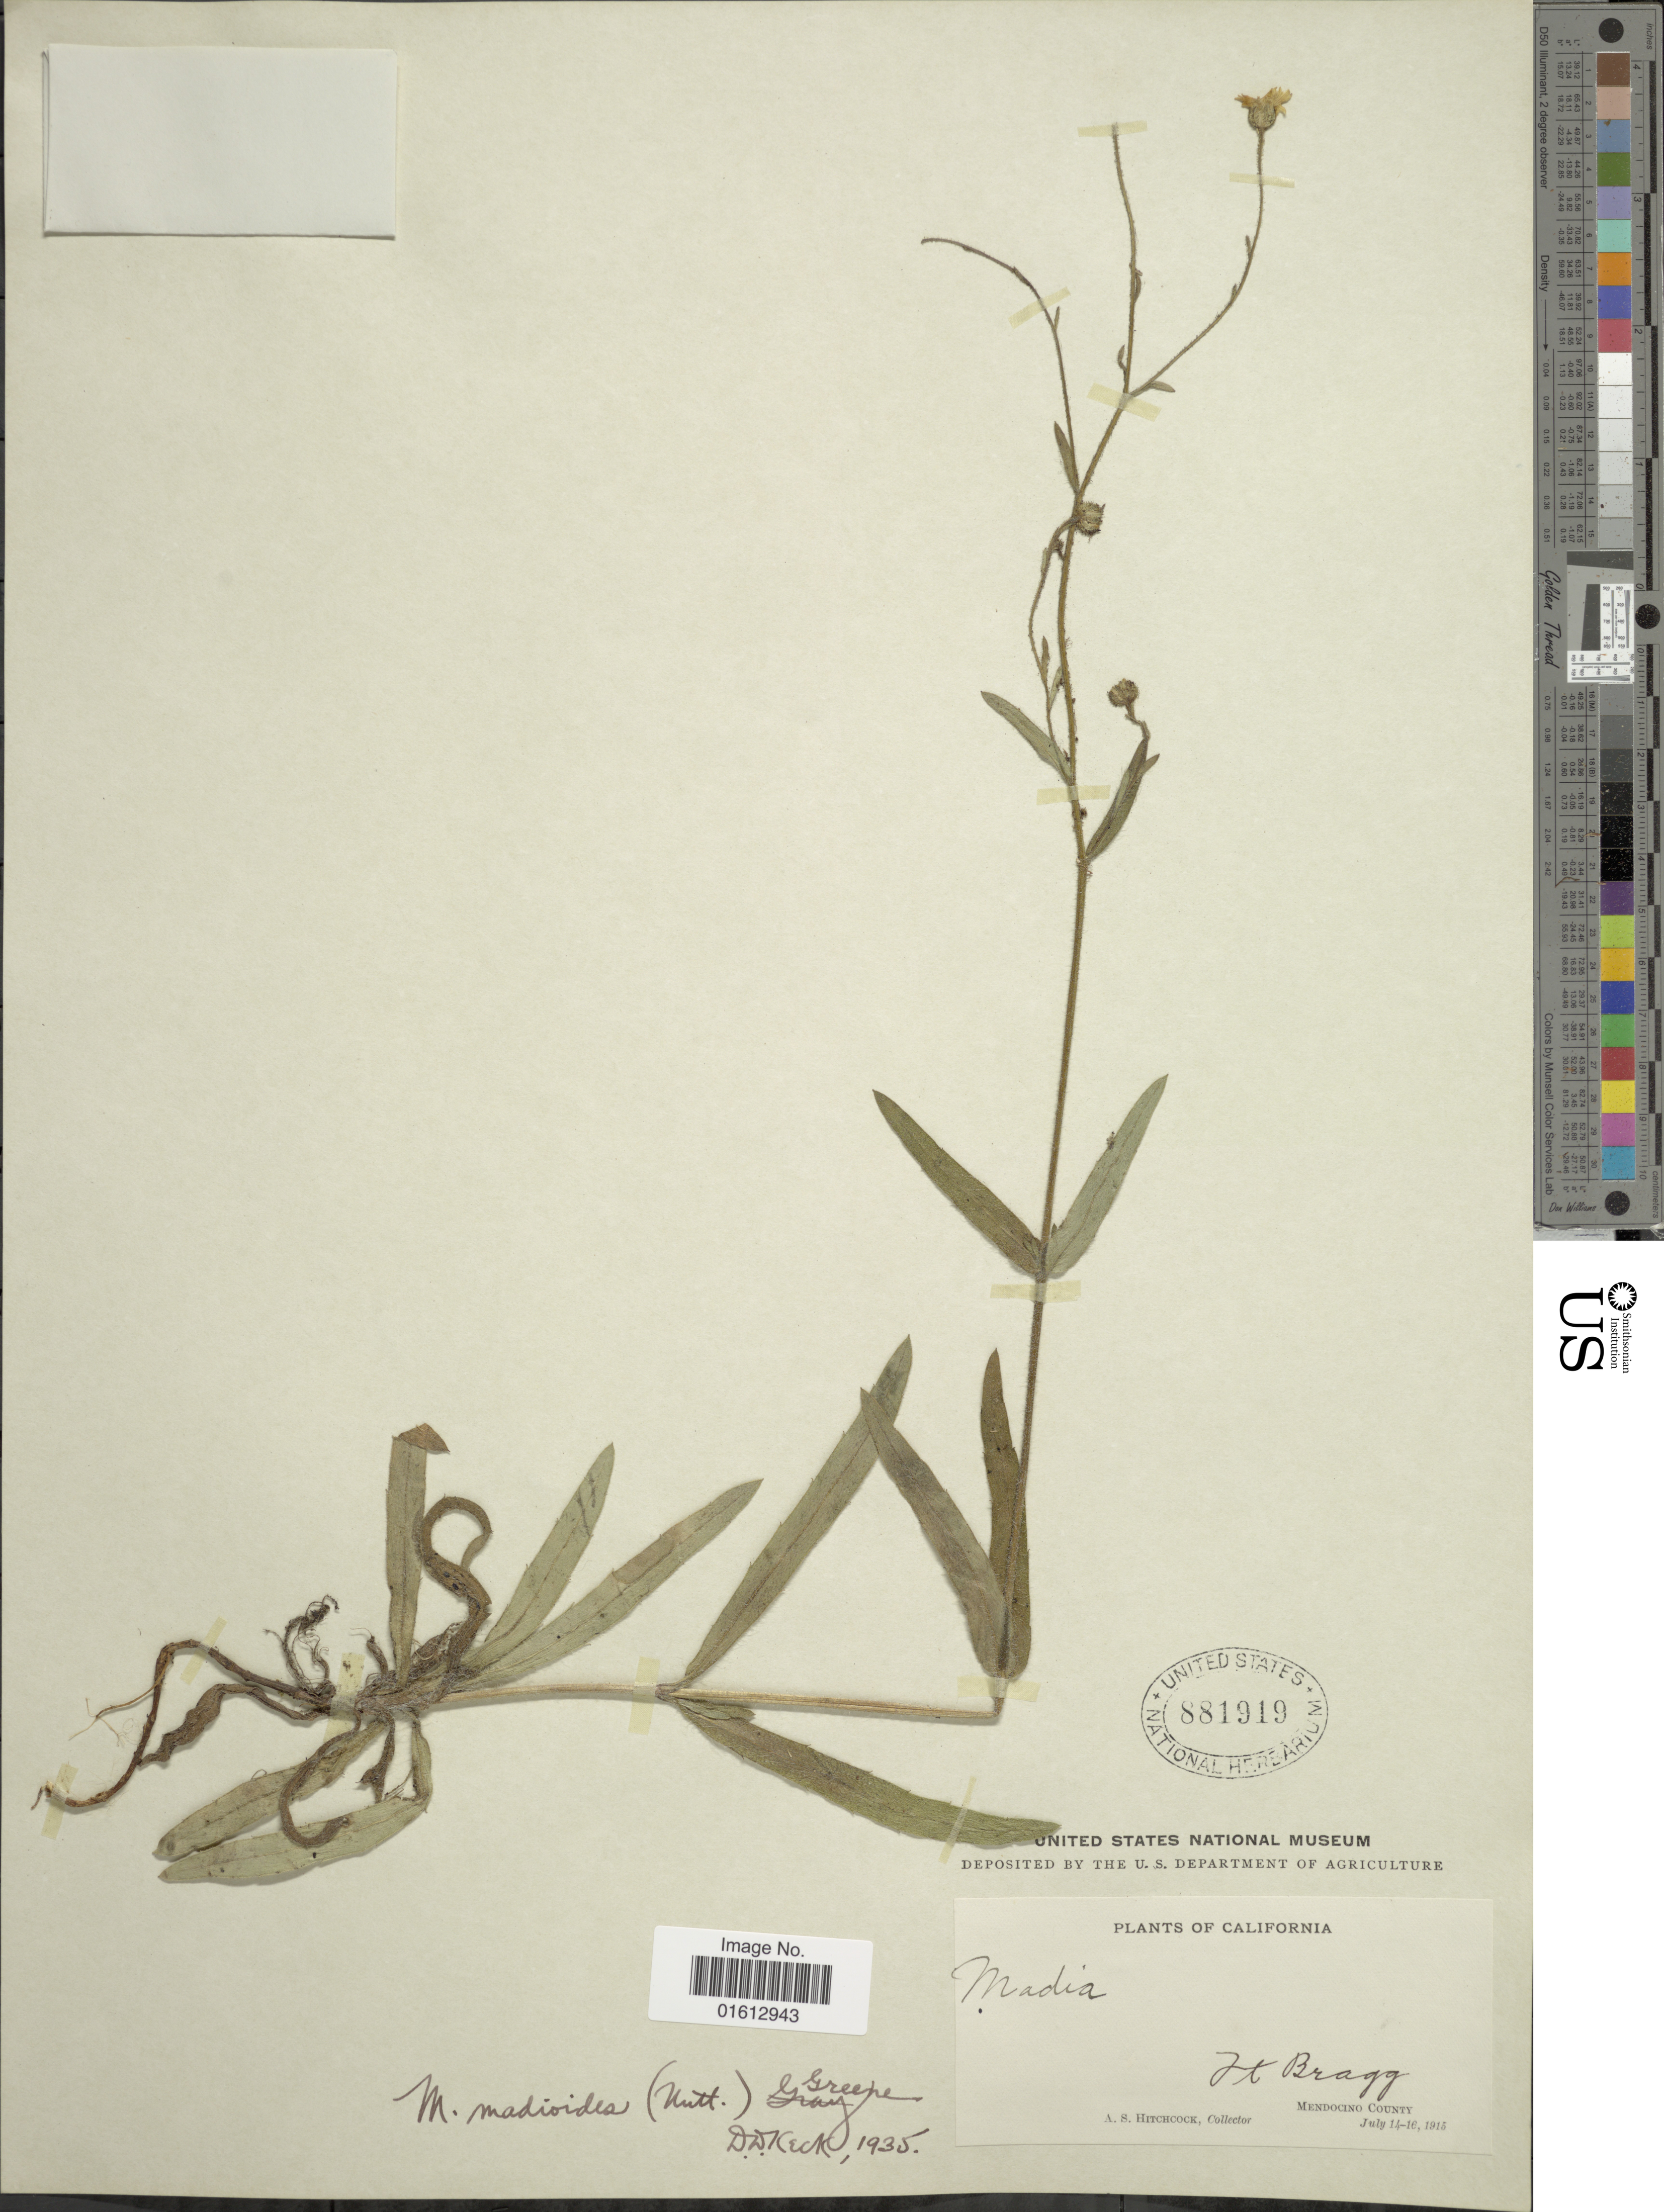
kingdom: Plantae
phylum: Tracheophyta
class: Magnoliopsida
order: Asterales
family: Asteraceae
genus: Madia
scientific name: Madia madioides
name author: (Nutt.) Greene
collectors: A. S. Hitchcock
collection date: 1915-07-14/1915-07-16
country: United States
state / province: California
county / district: Mendocino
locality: California, Mt Bragg, Mendocino County.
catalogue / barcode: US 881919